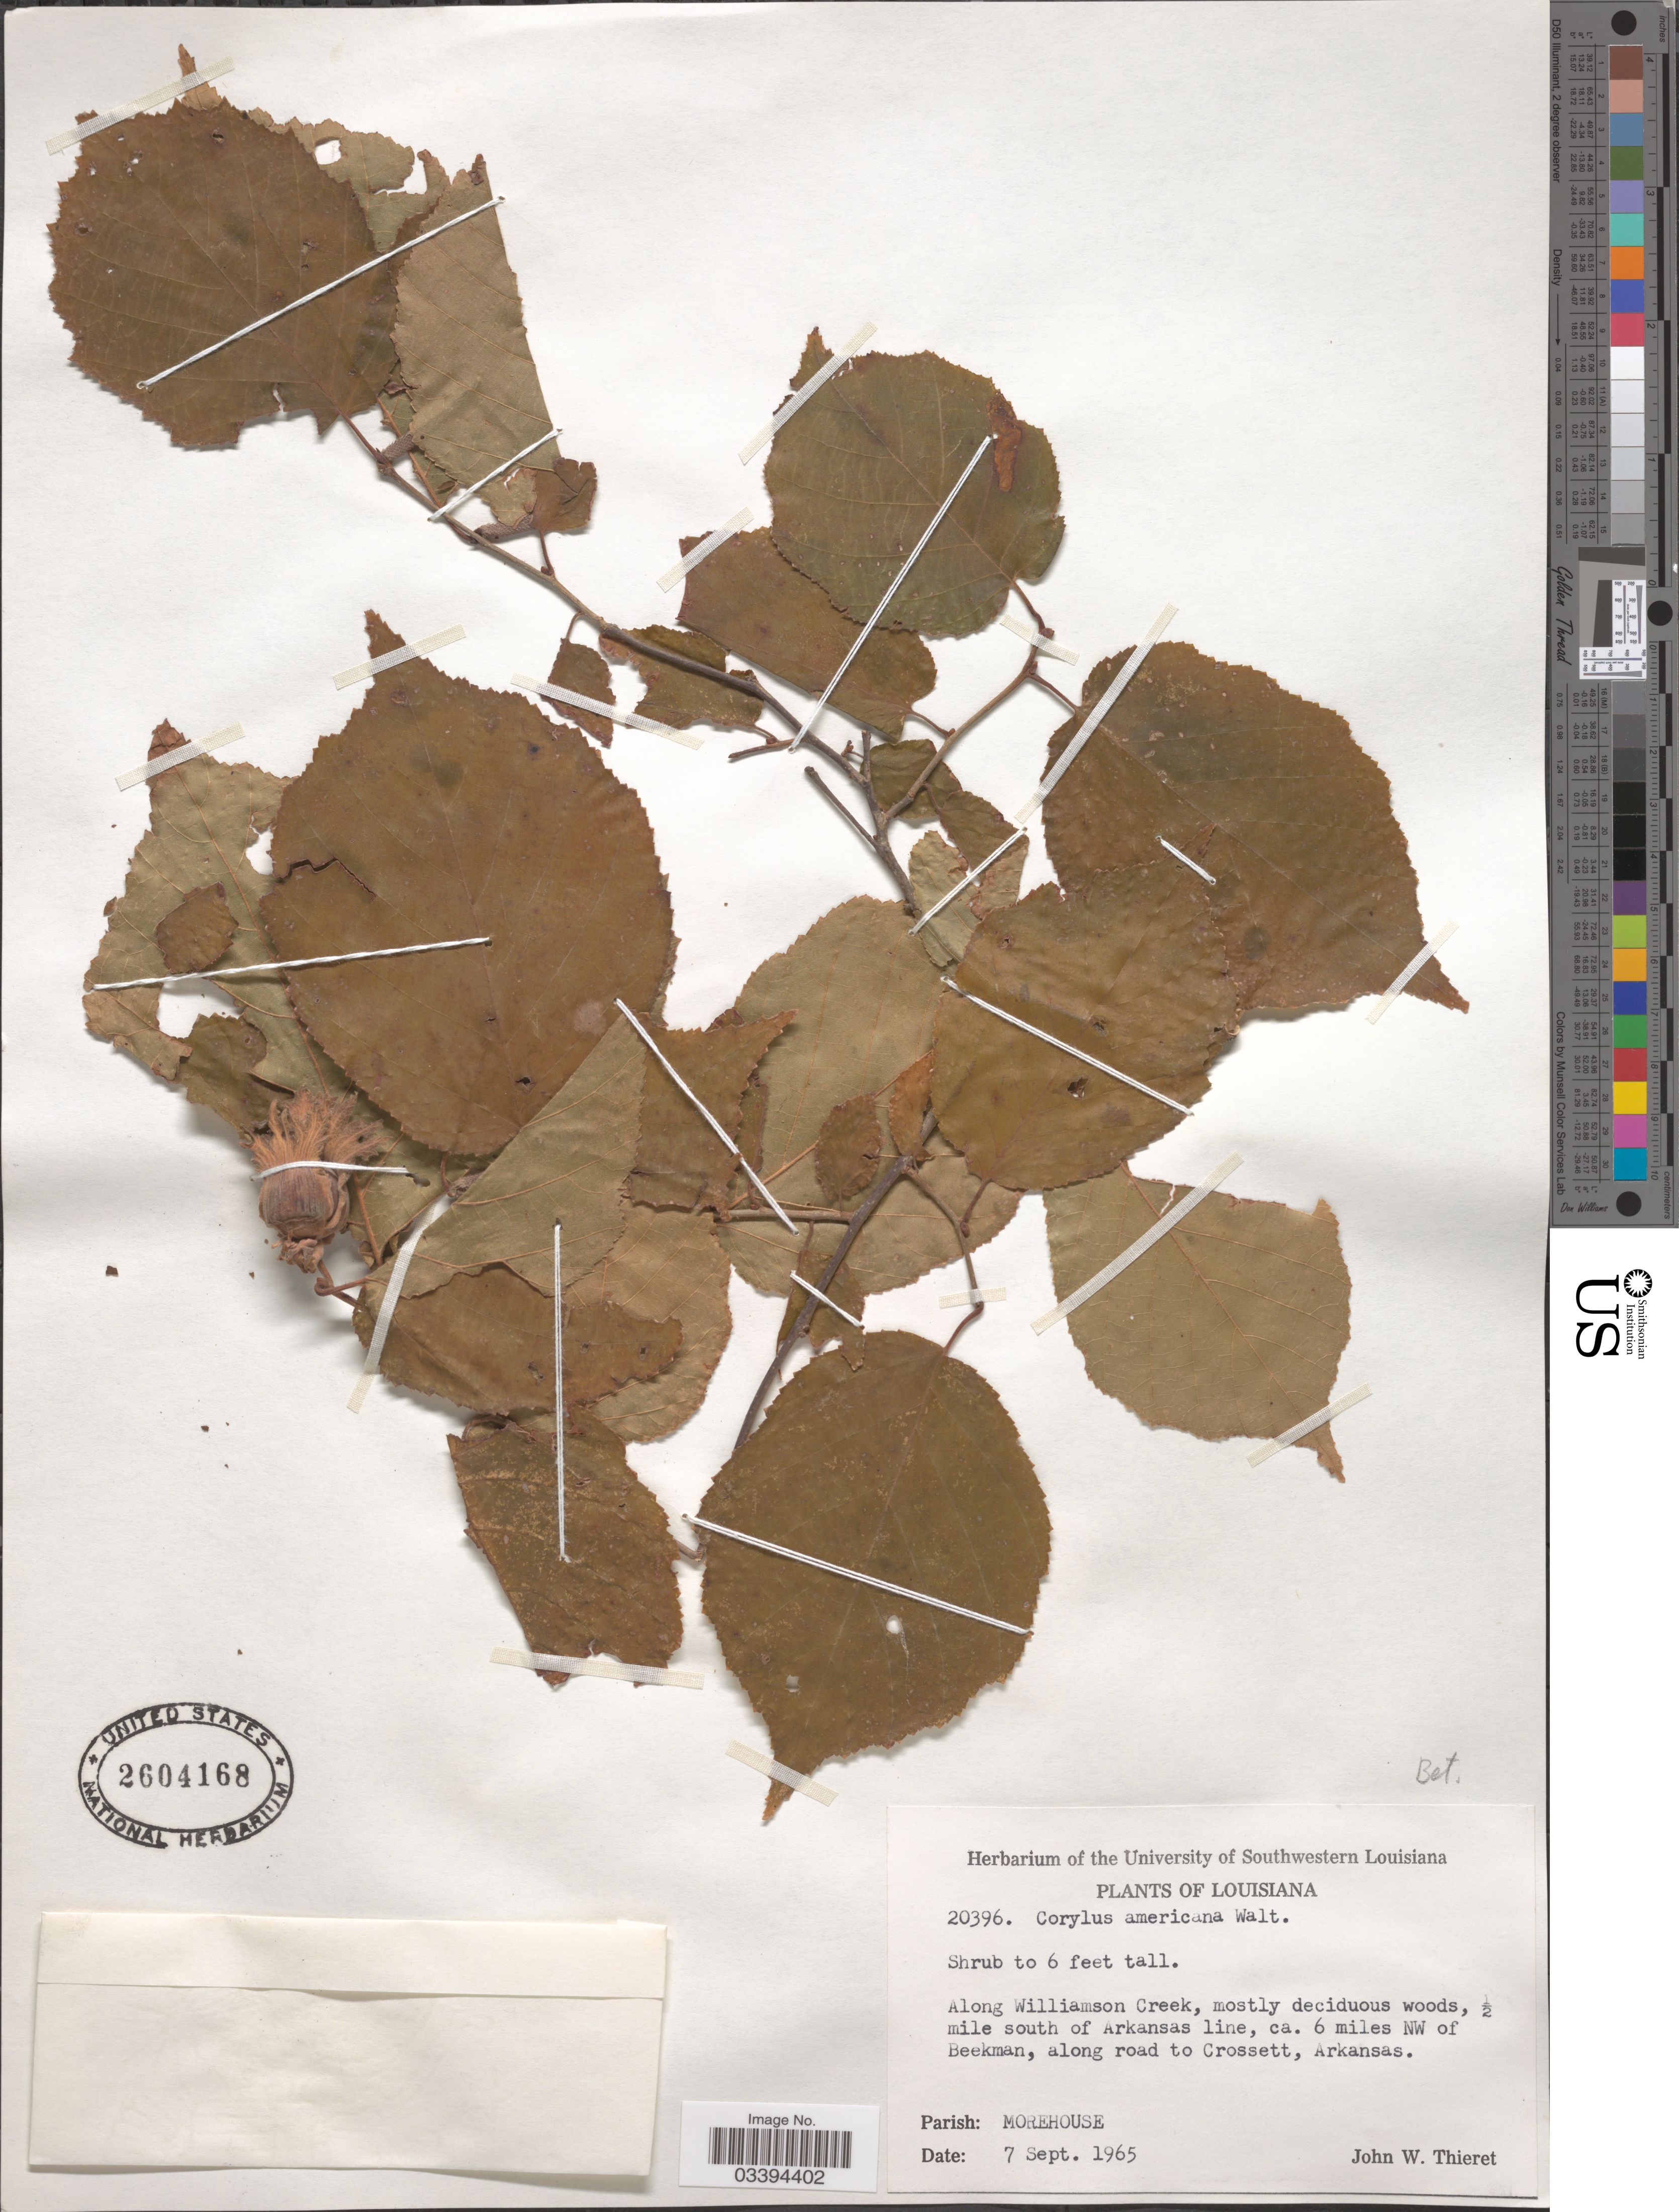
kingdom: Plantae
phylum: Tracheophyta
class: Magnoliopsida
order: Fagales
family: Betulaceae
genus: Corylus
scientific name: Corylus americana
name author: Walter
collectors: J. W. Thieret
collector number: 20396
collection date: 1965-09-07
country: United States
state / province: Louisiana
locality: Along Williamson Creek, mostly deciduous woods, ½ mile south of Arkansas line, ca. 6 miles NW of Beekman, along road to Crossett. Parish: Morehouse.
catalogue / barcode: US 2604168